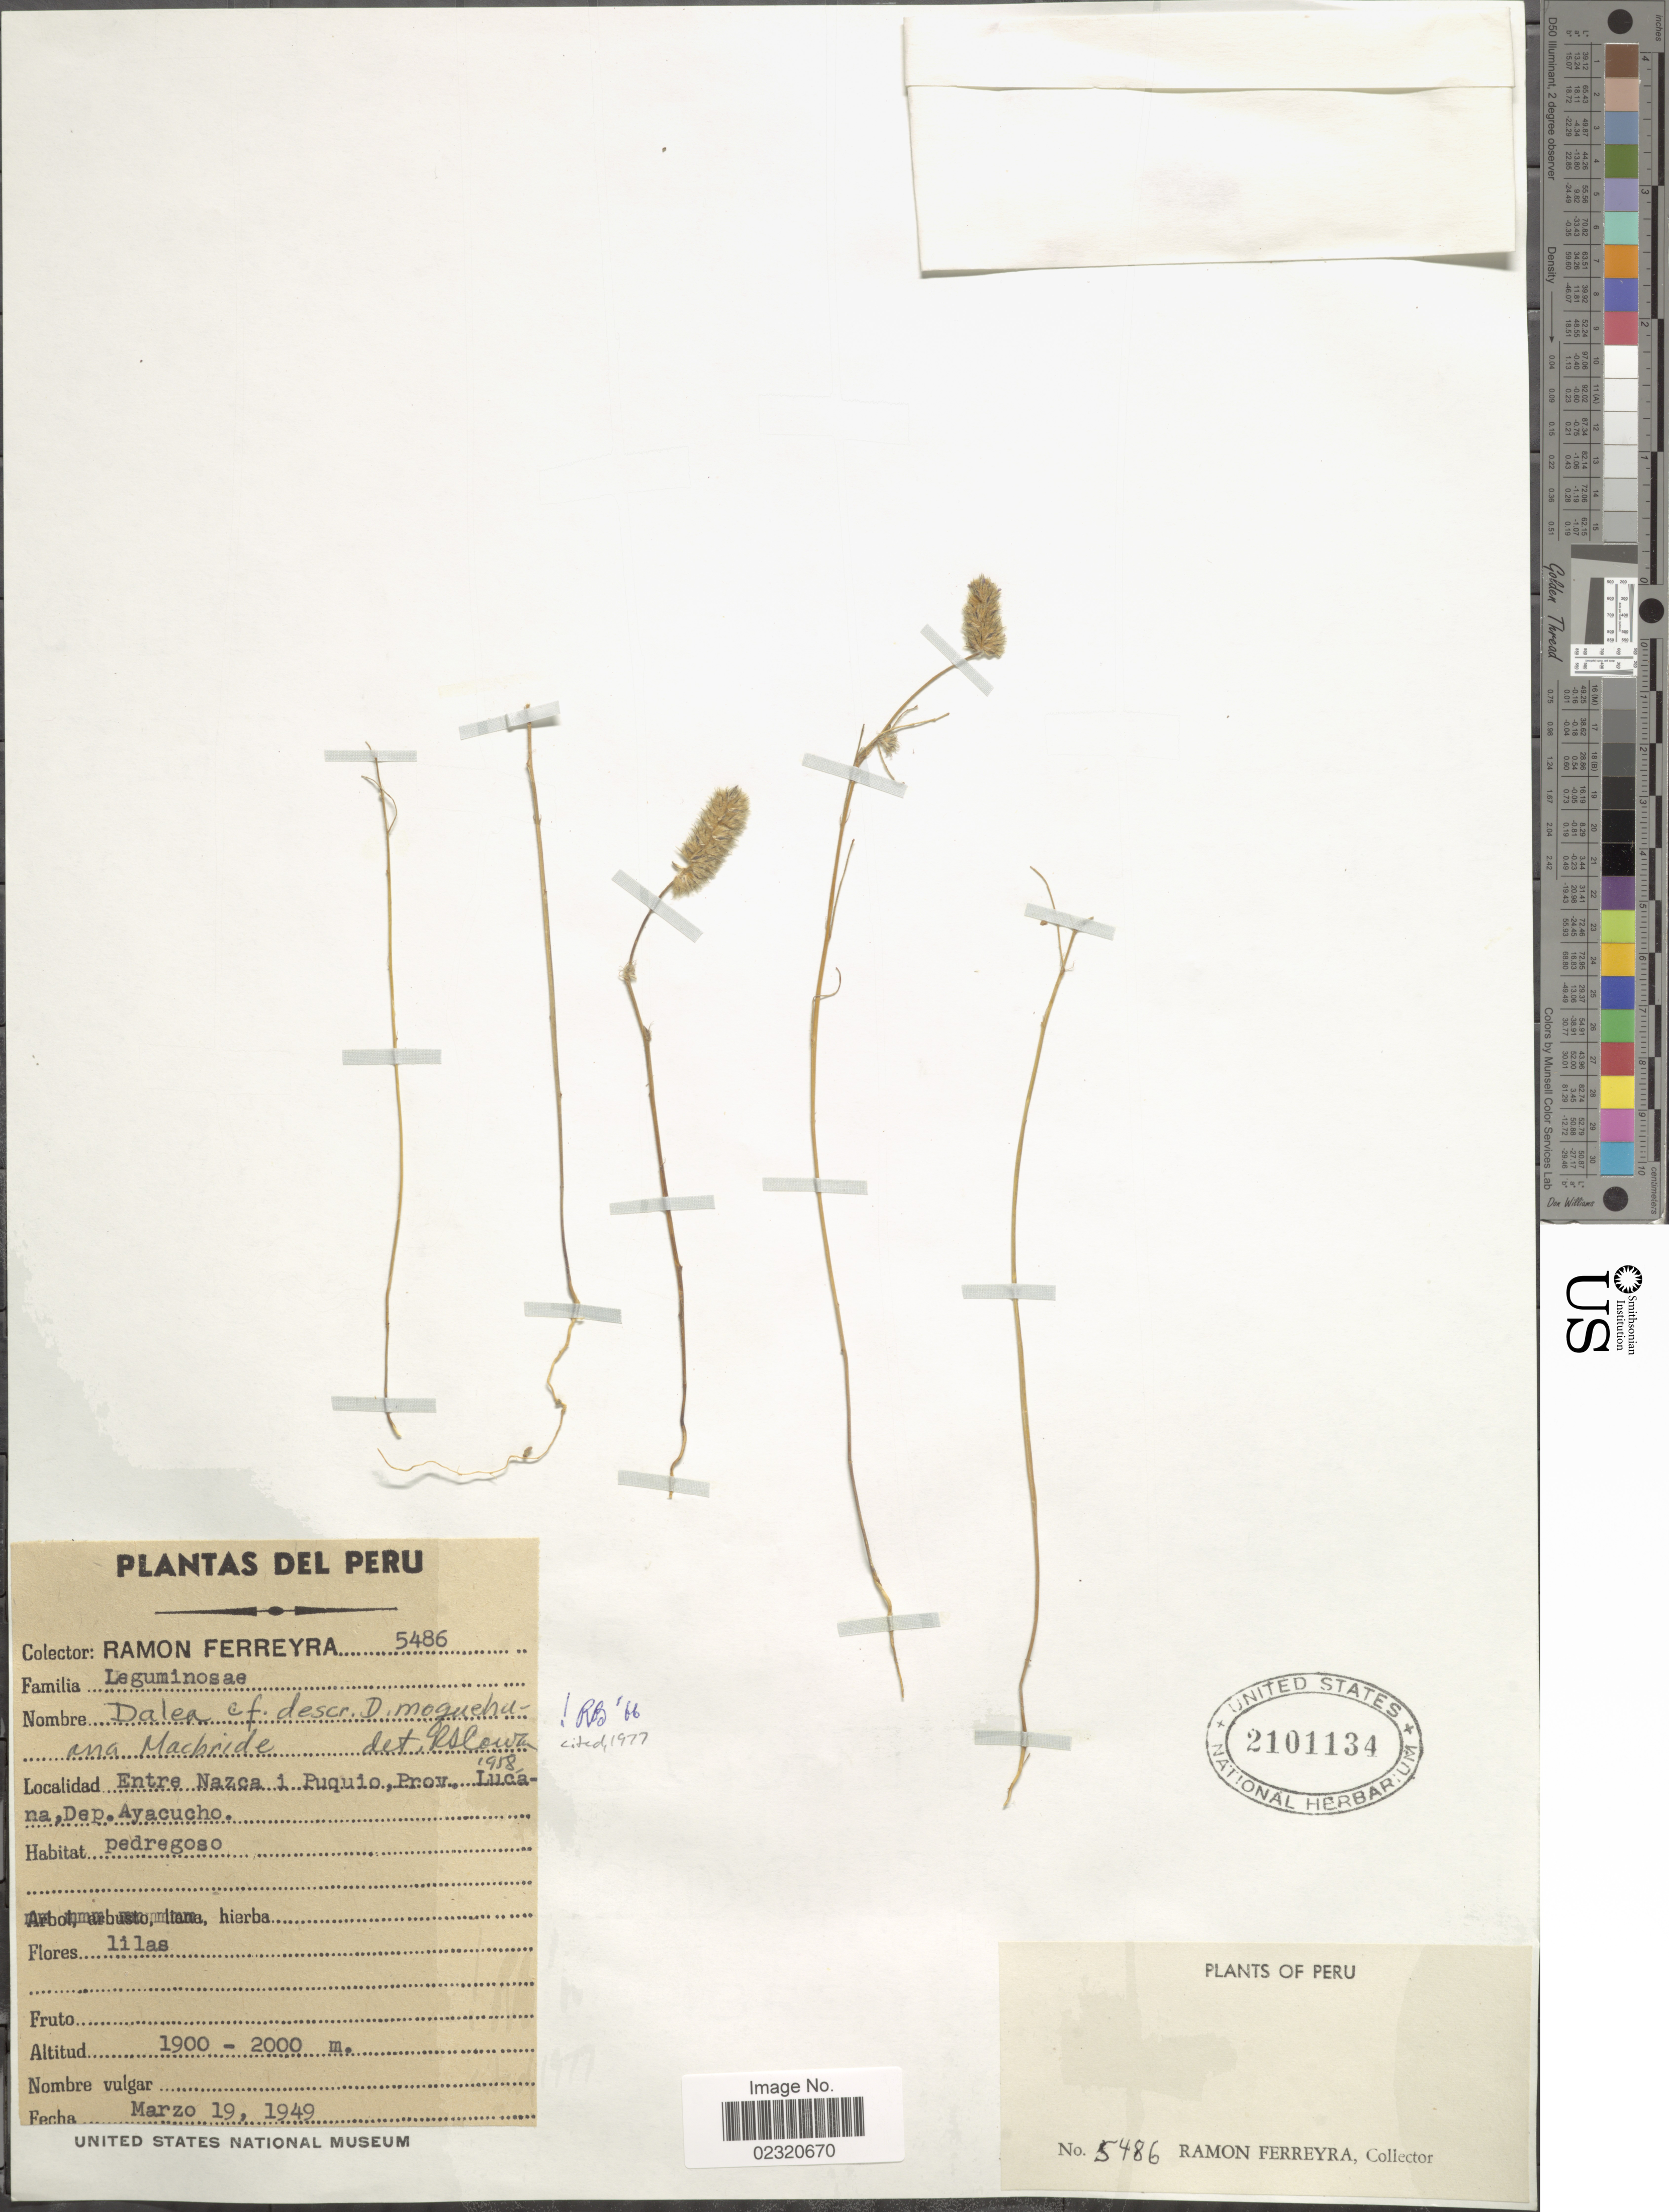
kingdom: Plantae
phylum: Tracheophyta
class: Magnoliopsida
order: Fabales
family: Fabaceae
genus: Dalea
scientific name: Dalea moquehuana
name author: J.F. Macbr.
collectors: R. A. Ferreyra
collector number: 5486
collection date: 1949-03-19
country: Peru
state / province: Ayacucho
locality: Entre Nazca i Puquio, Prov. Lucana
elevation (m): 1900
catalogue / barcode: US 2101134